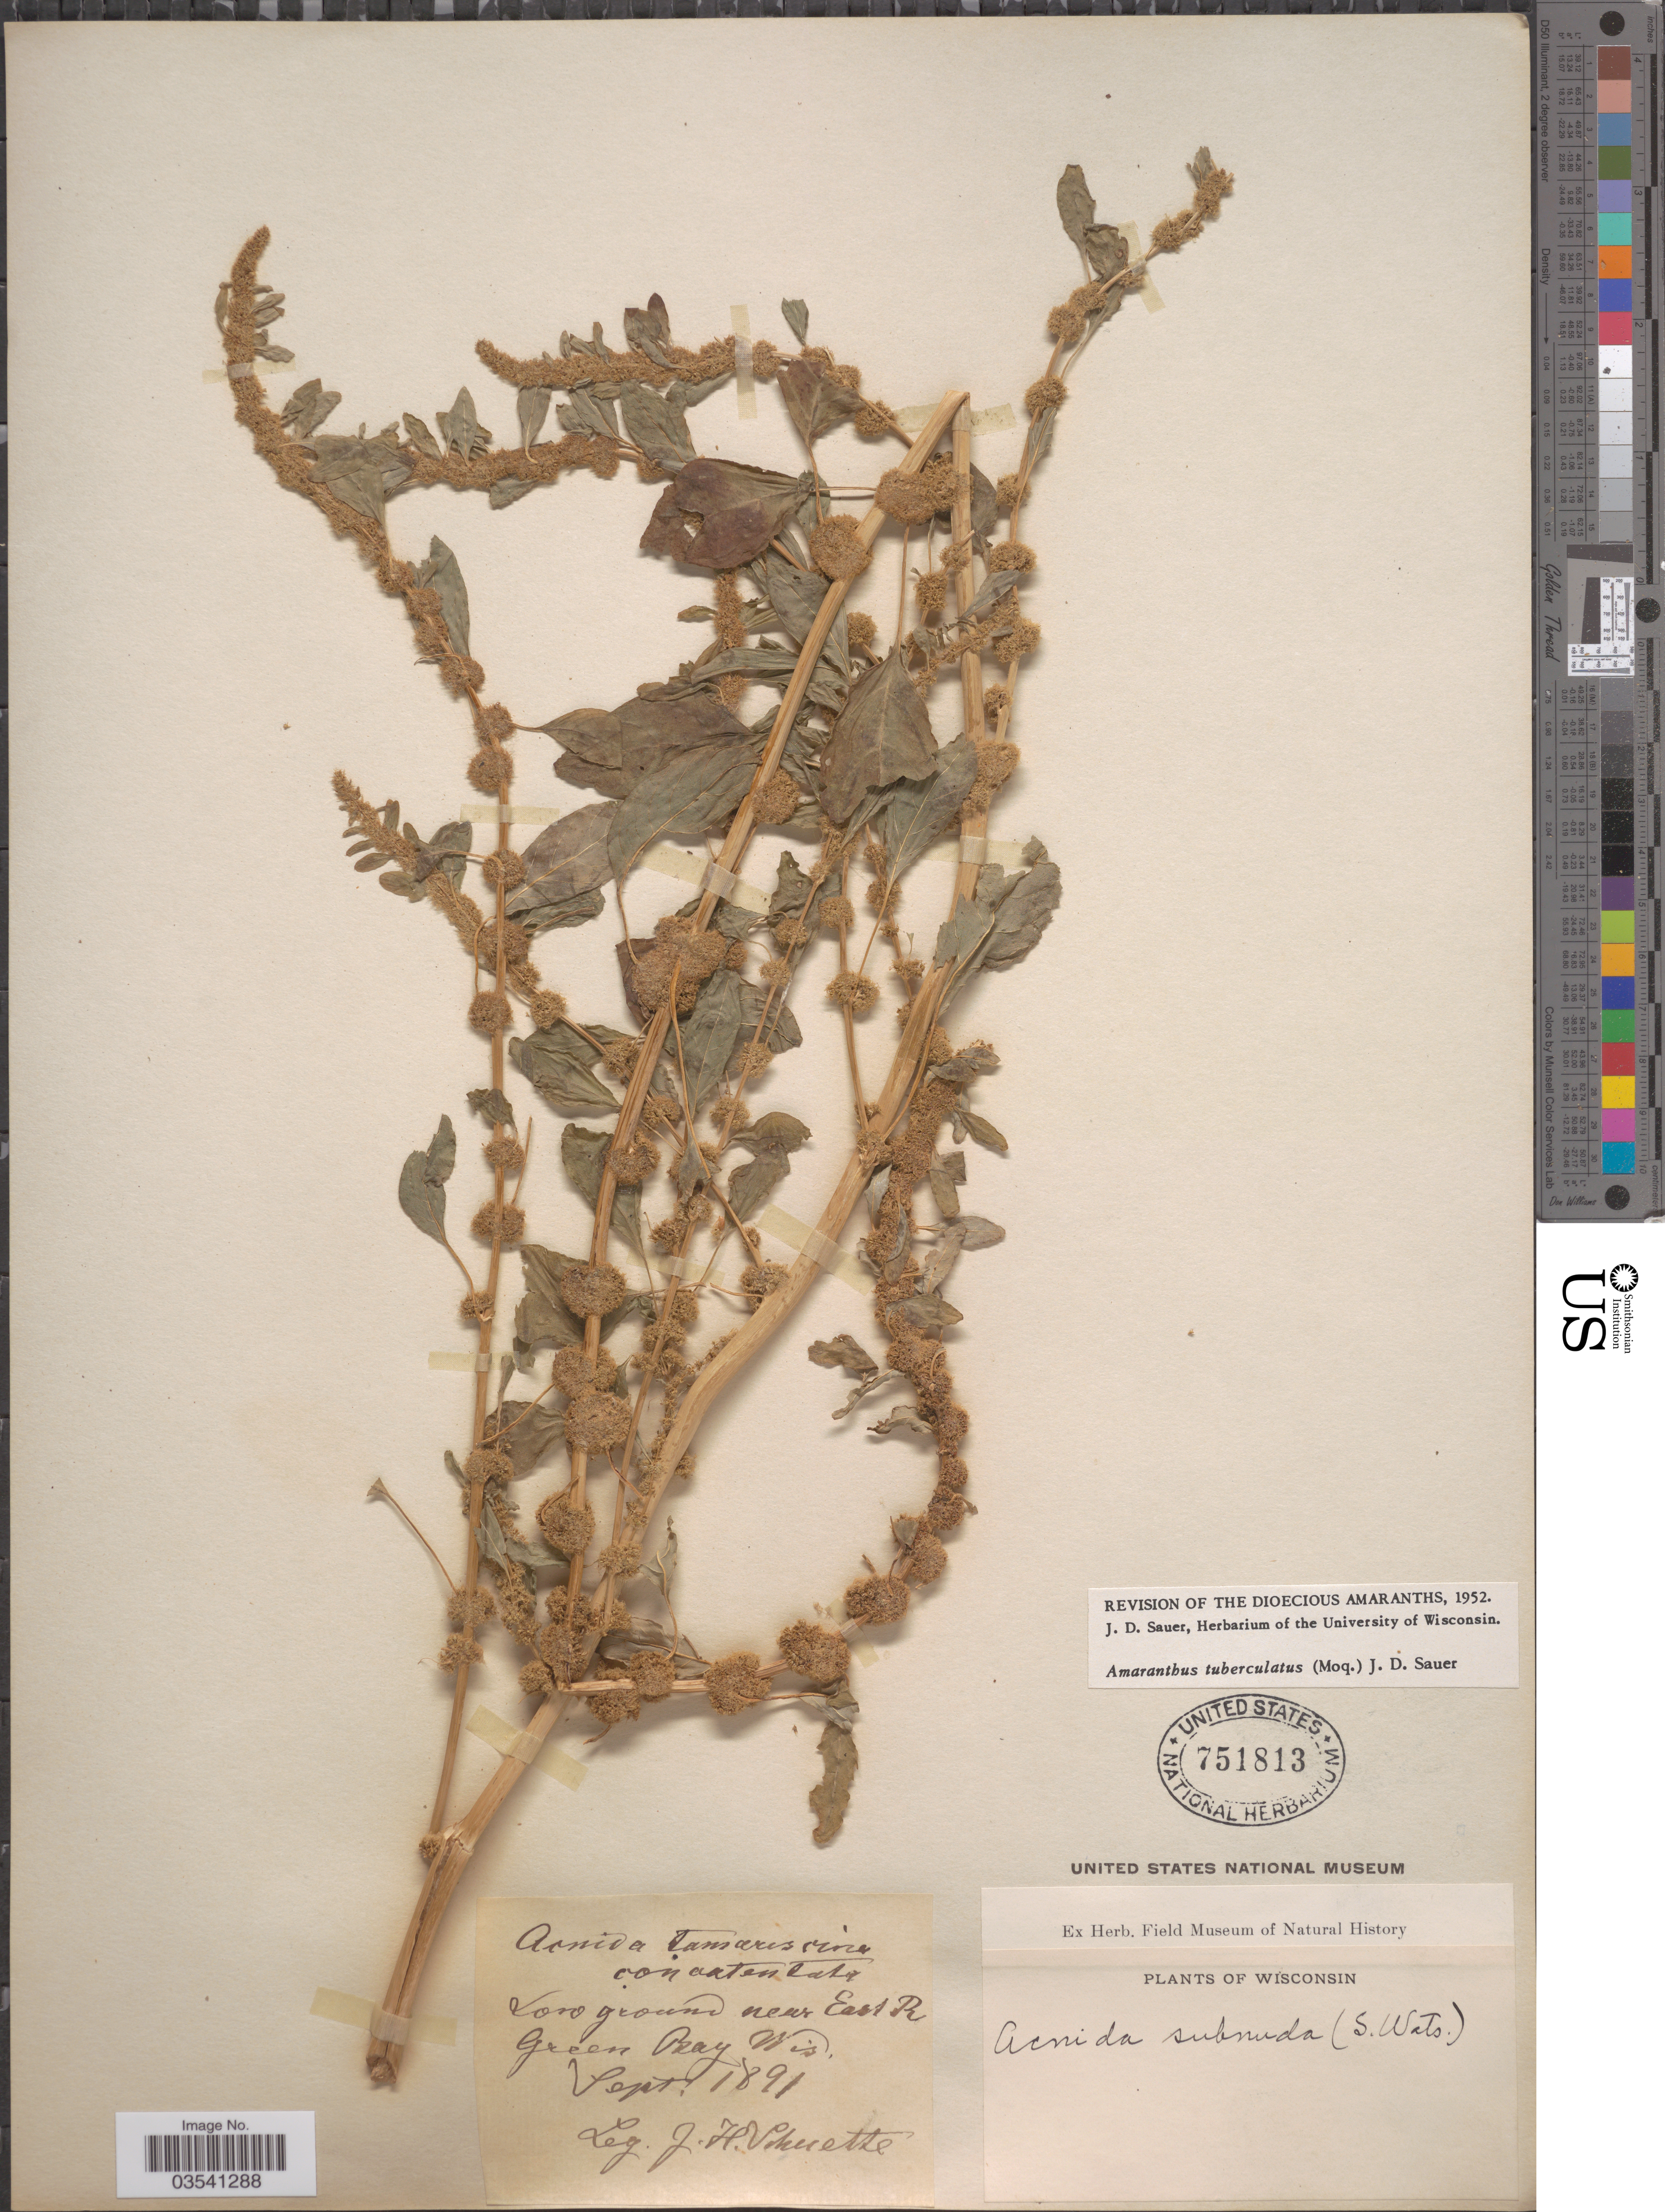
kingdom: Plantae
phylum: Tracheophyta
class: Magnoliopsida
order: Caryophyllales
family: Amaranthaceae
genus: Amaranthus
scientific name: Amaranthus tuberculatus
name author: (Moq.) J.D. Sauer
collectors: J. H. Schuette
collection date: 1891-09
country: United States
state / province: Wisconsin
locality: Low grounds near East R. Green Bay.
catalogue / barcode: US 751813